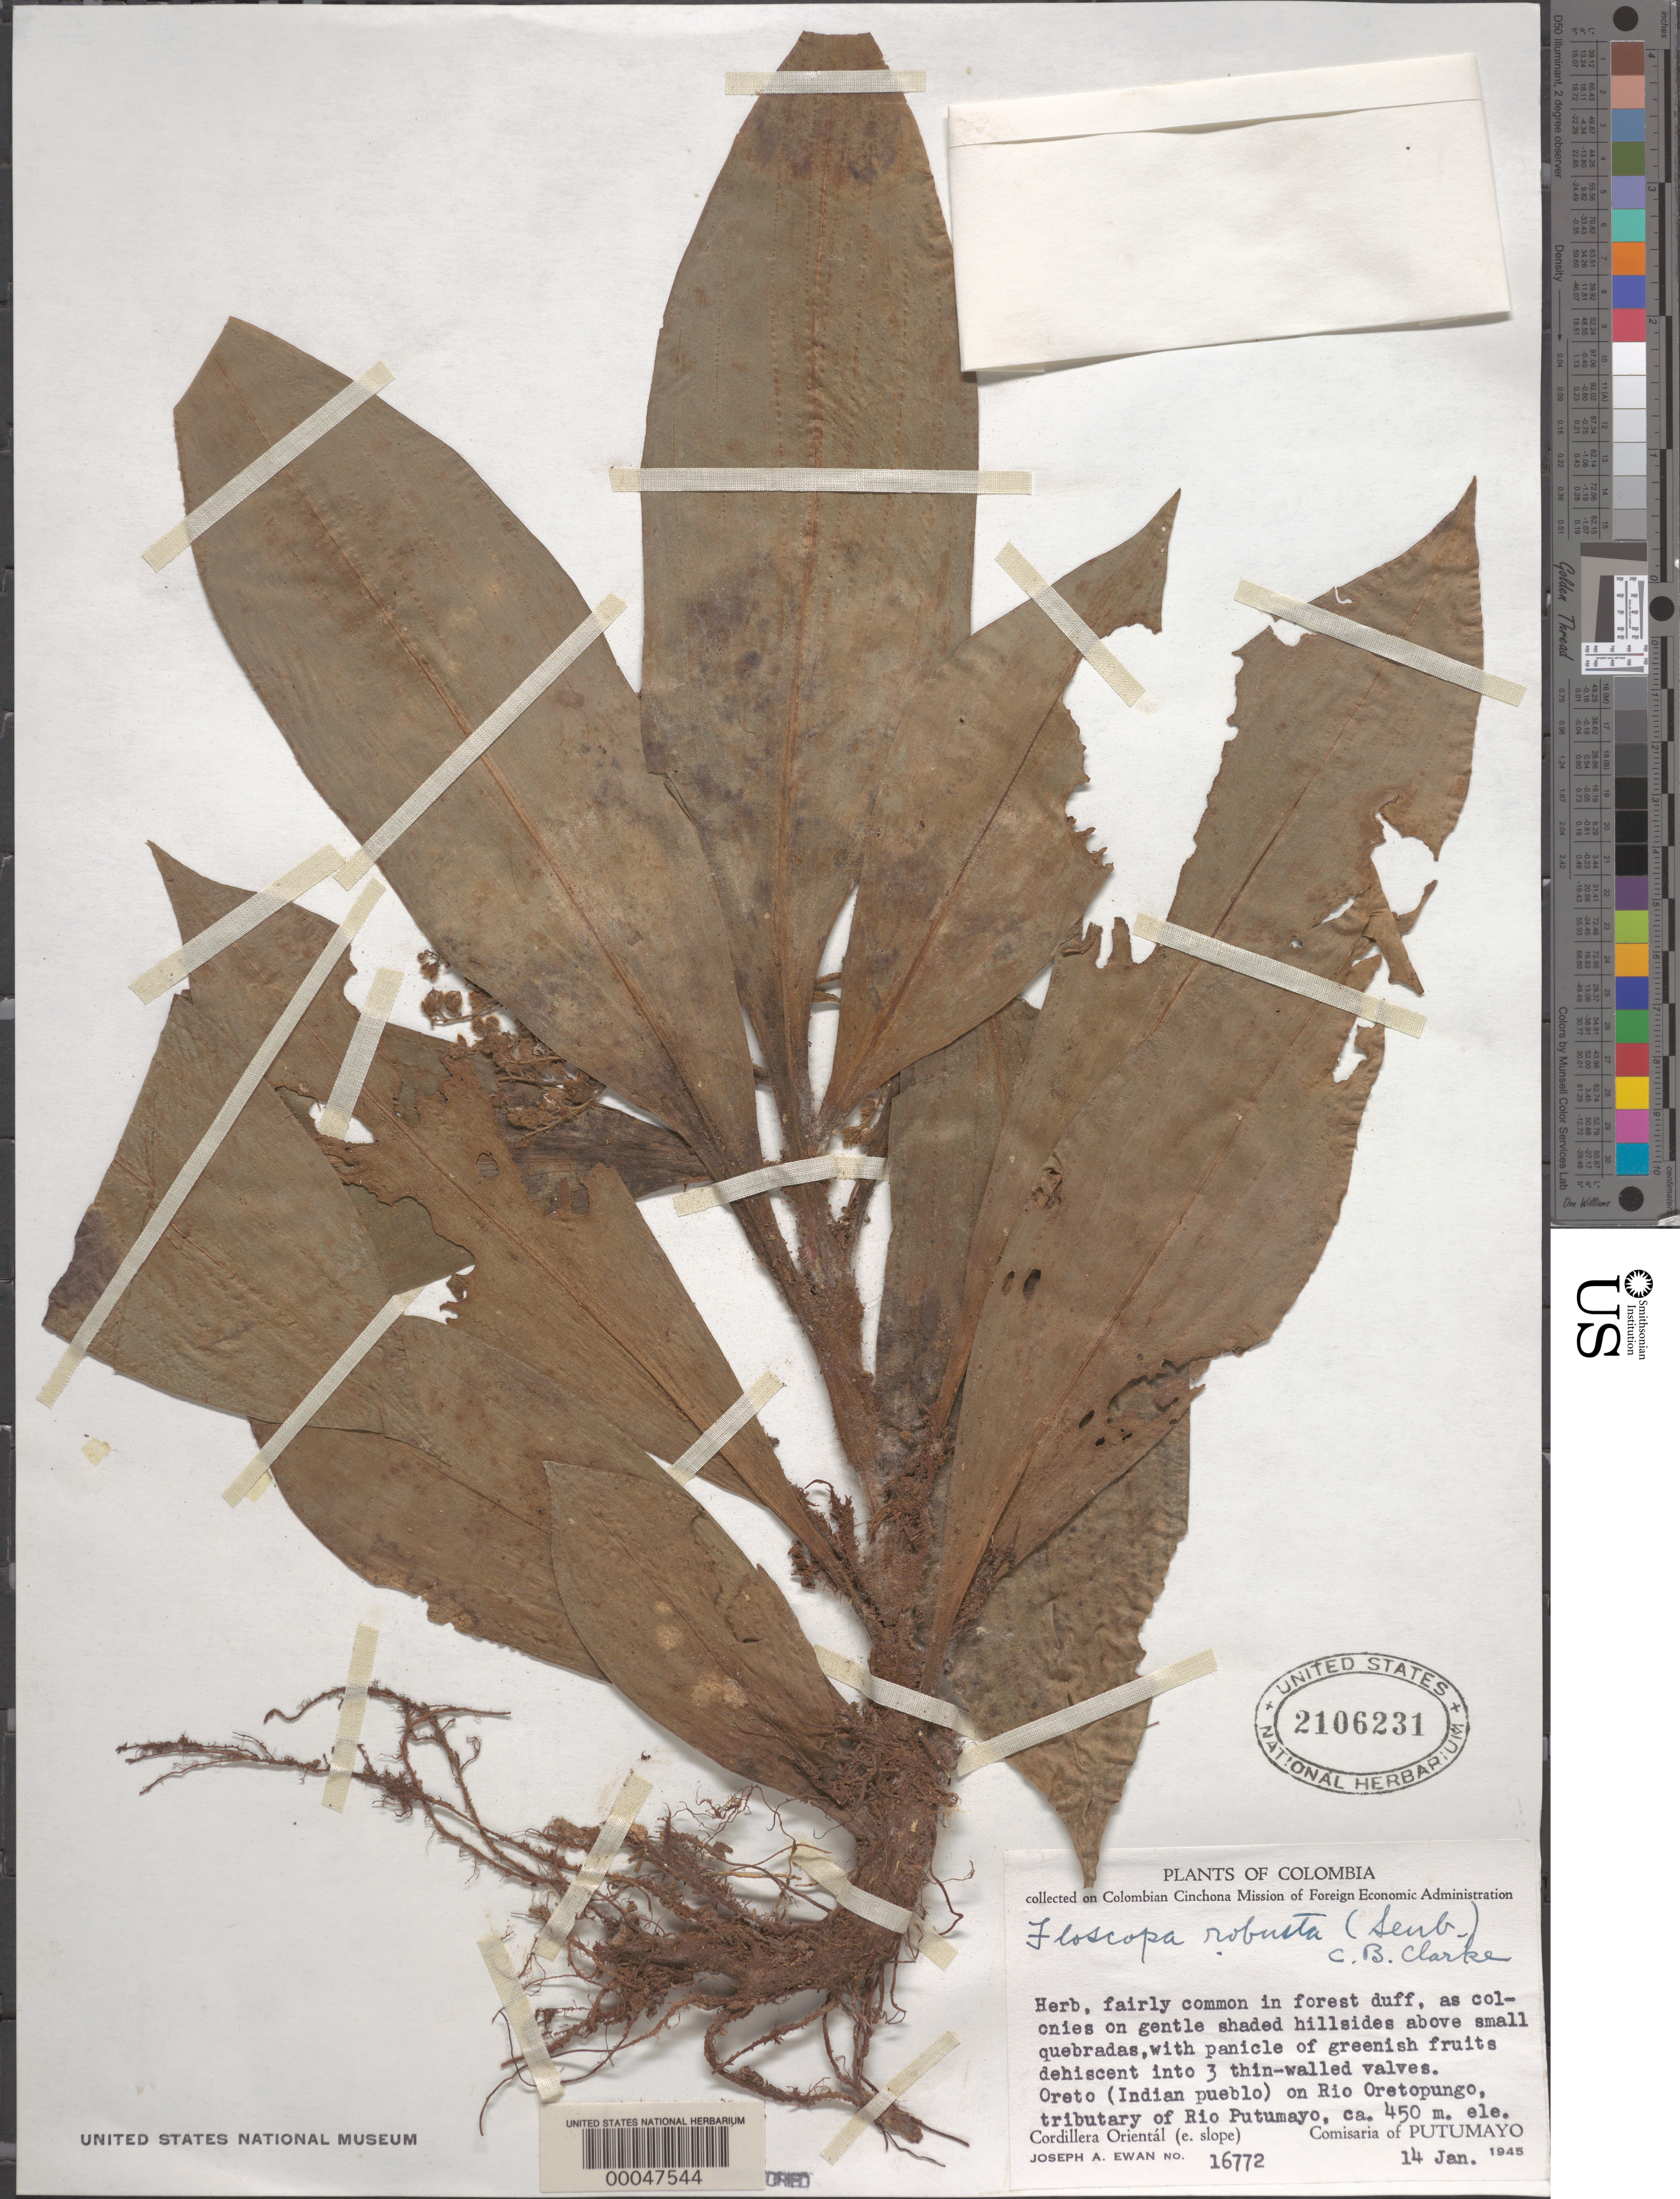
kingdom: Plantae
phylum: Tracheophyta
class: Liliopsida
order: Commelinales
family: Commelinaceae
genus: Floscopa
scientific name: Floscopa robusta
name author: (Seub.) C.B. Clarke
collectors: J. A. Ewan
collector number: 16772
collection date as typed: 14 Jan 1945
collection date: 1945-01-14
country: Colombia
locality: Rio oretopungo, tributary of Rio Putumayo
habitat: Shaded hillsides; forest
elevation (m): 450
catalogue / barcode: US 2106231